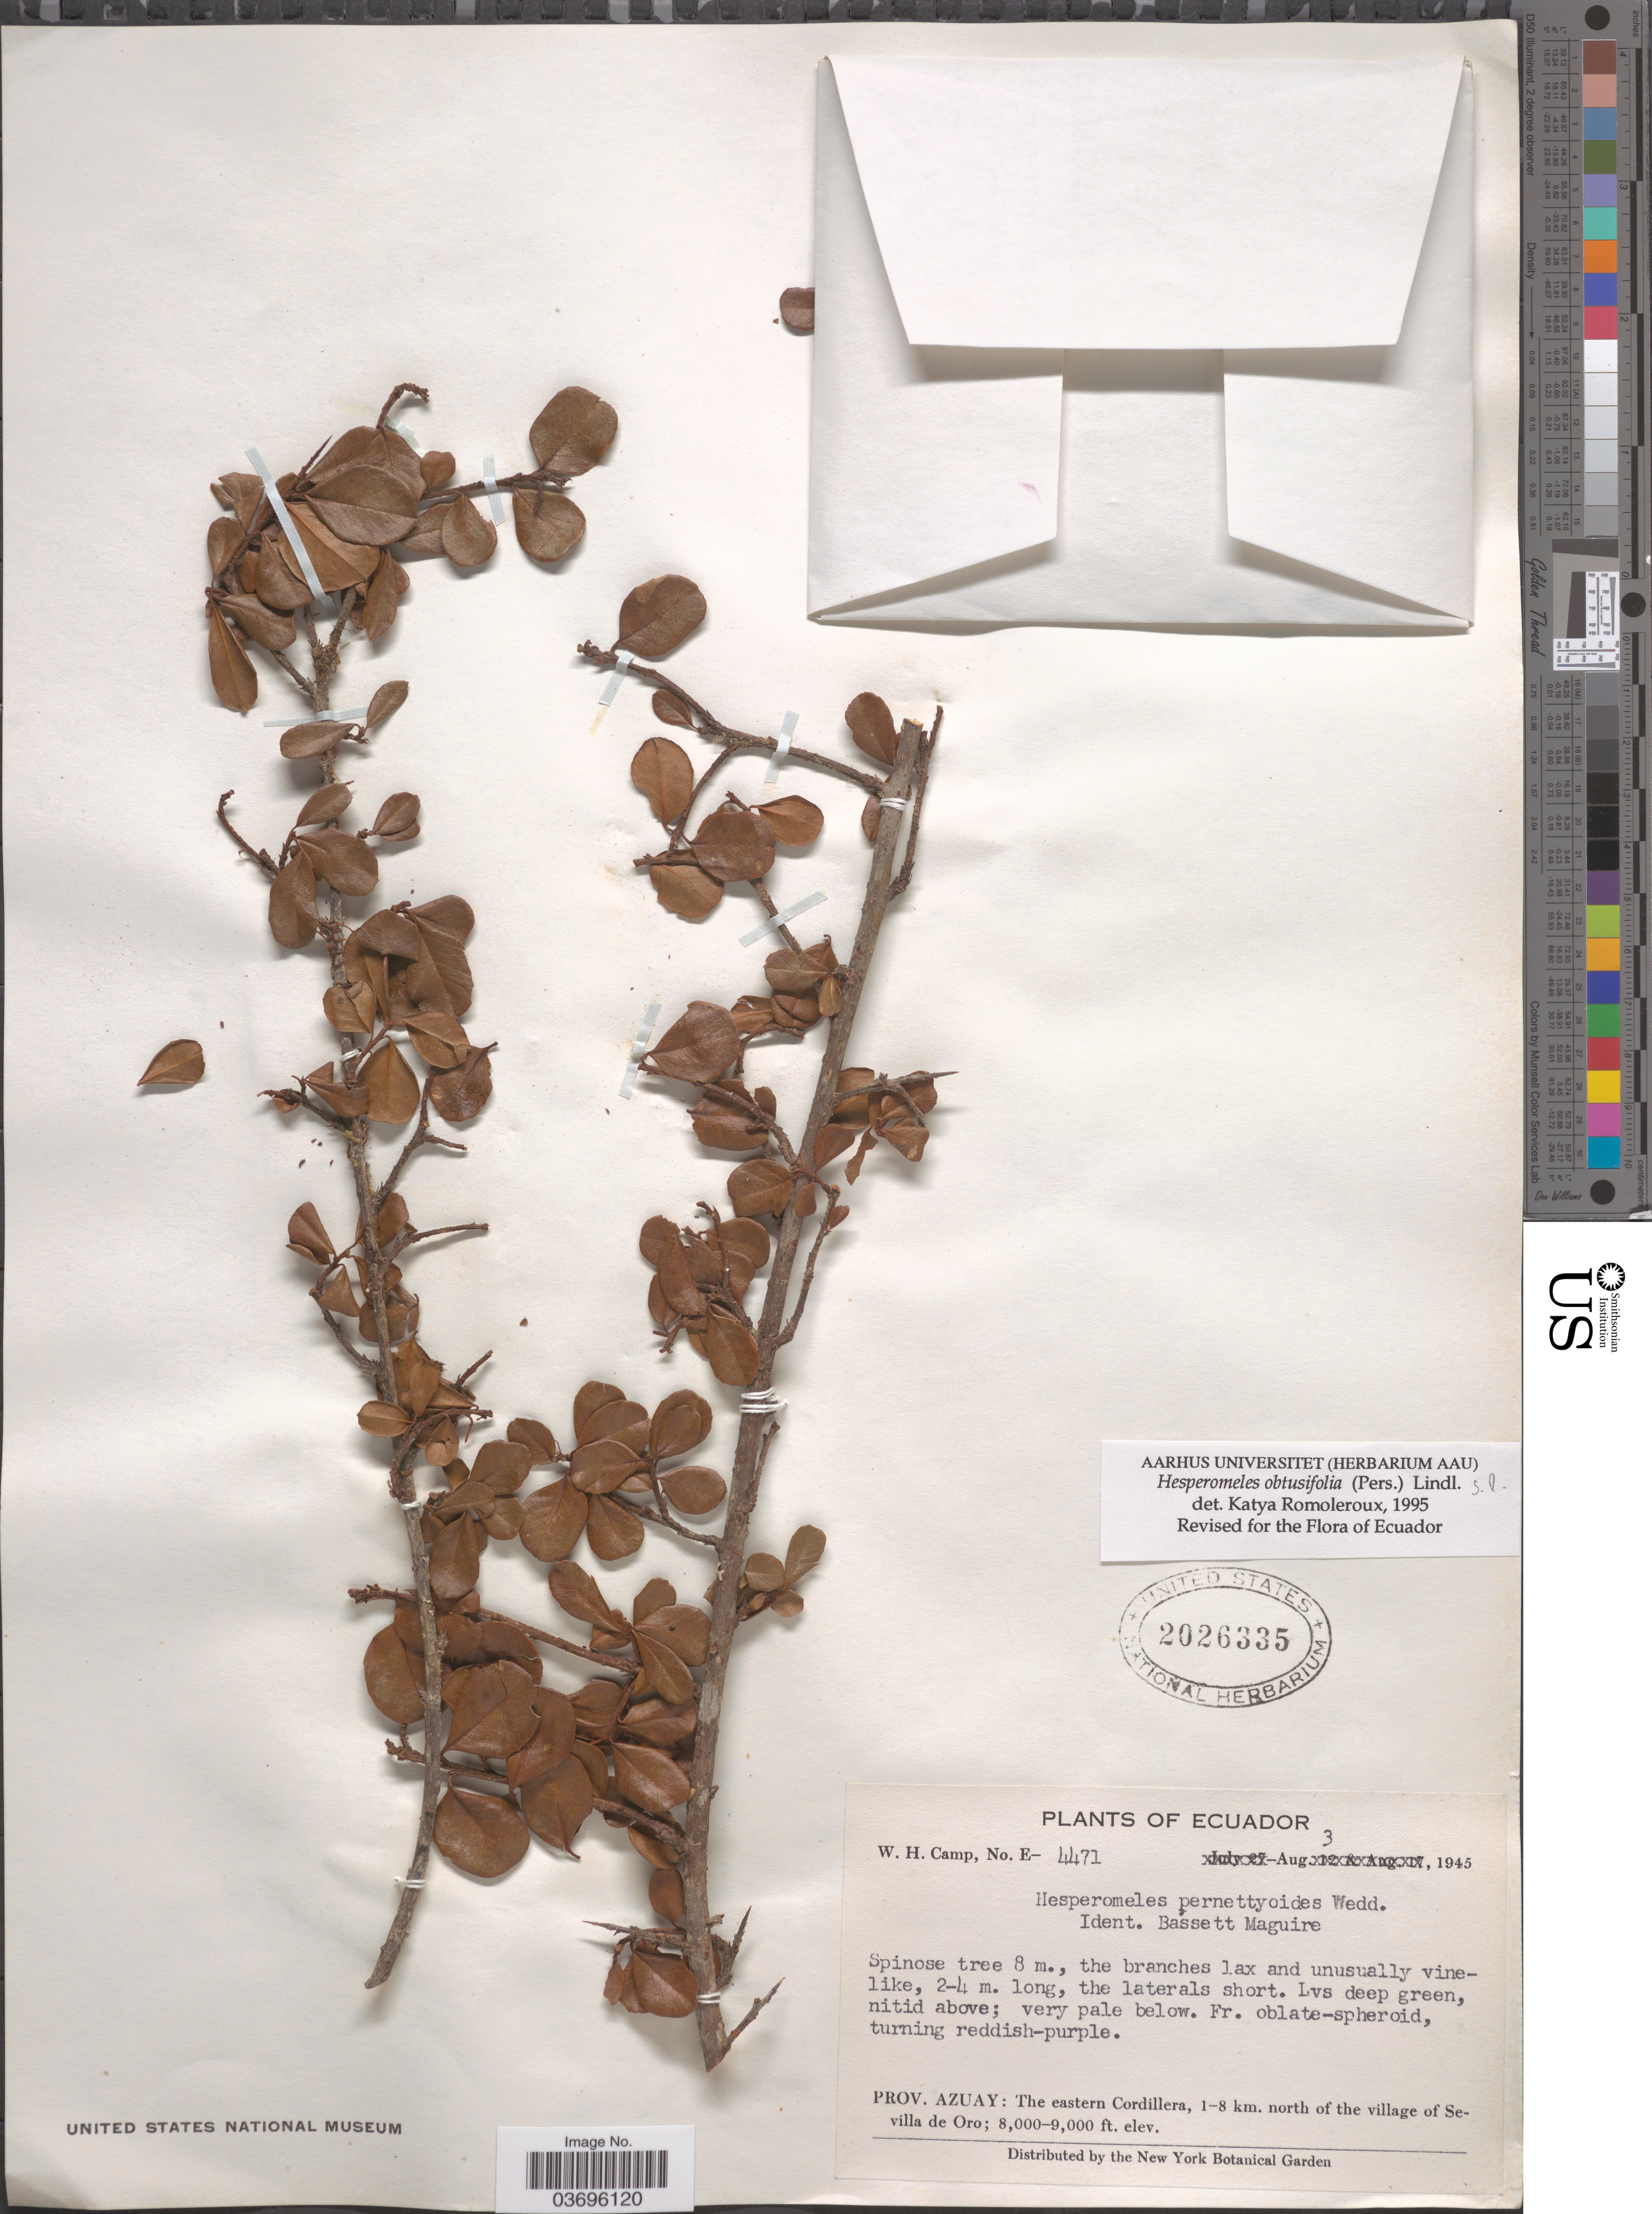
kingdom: Plantae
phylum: Tracheophyta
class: Magnoliopsida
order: Rosales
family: Rosaceae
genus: Hesperomeles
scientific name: Hesperomeles obtusifolia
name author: (Pers.) Lindl.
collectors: W. H. Camp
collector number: E-4471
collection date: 1945-08-03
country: Ecuador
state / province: Azuay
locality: The eastern Cordillera, 1-8 km. north of the village of Sevilla de Oro.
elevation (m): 2438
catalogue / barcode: US 2026335